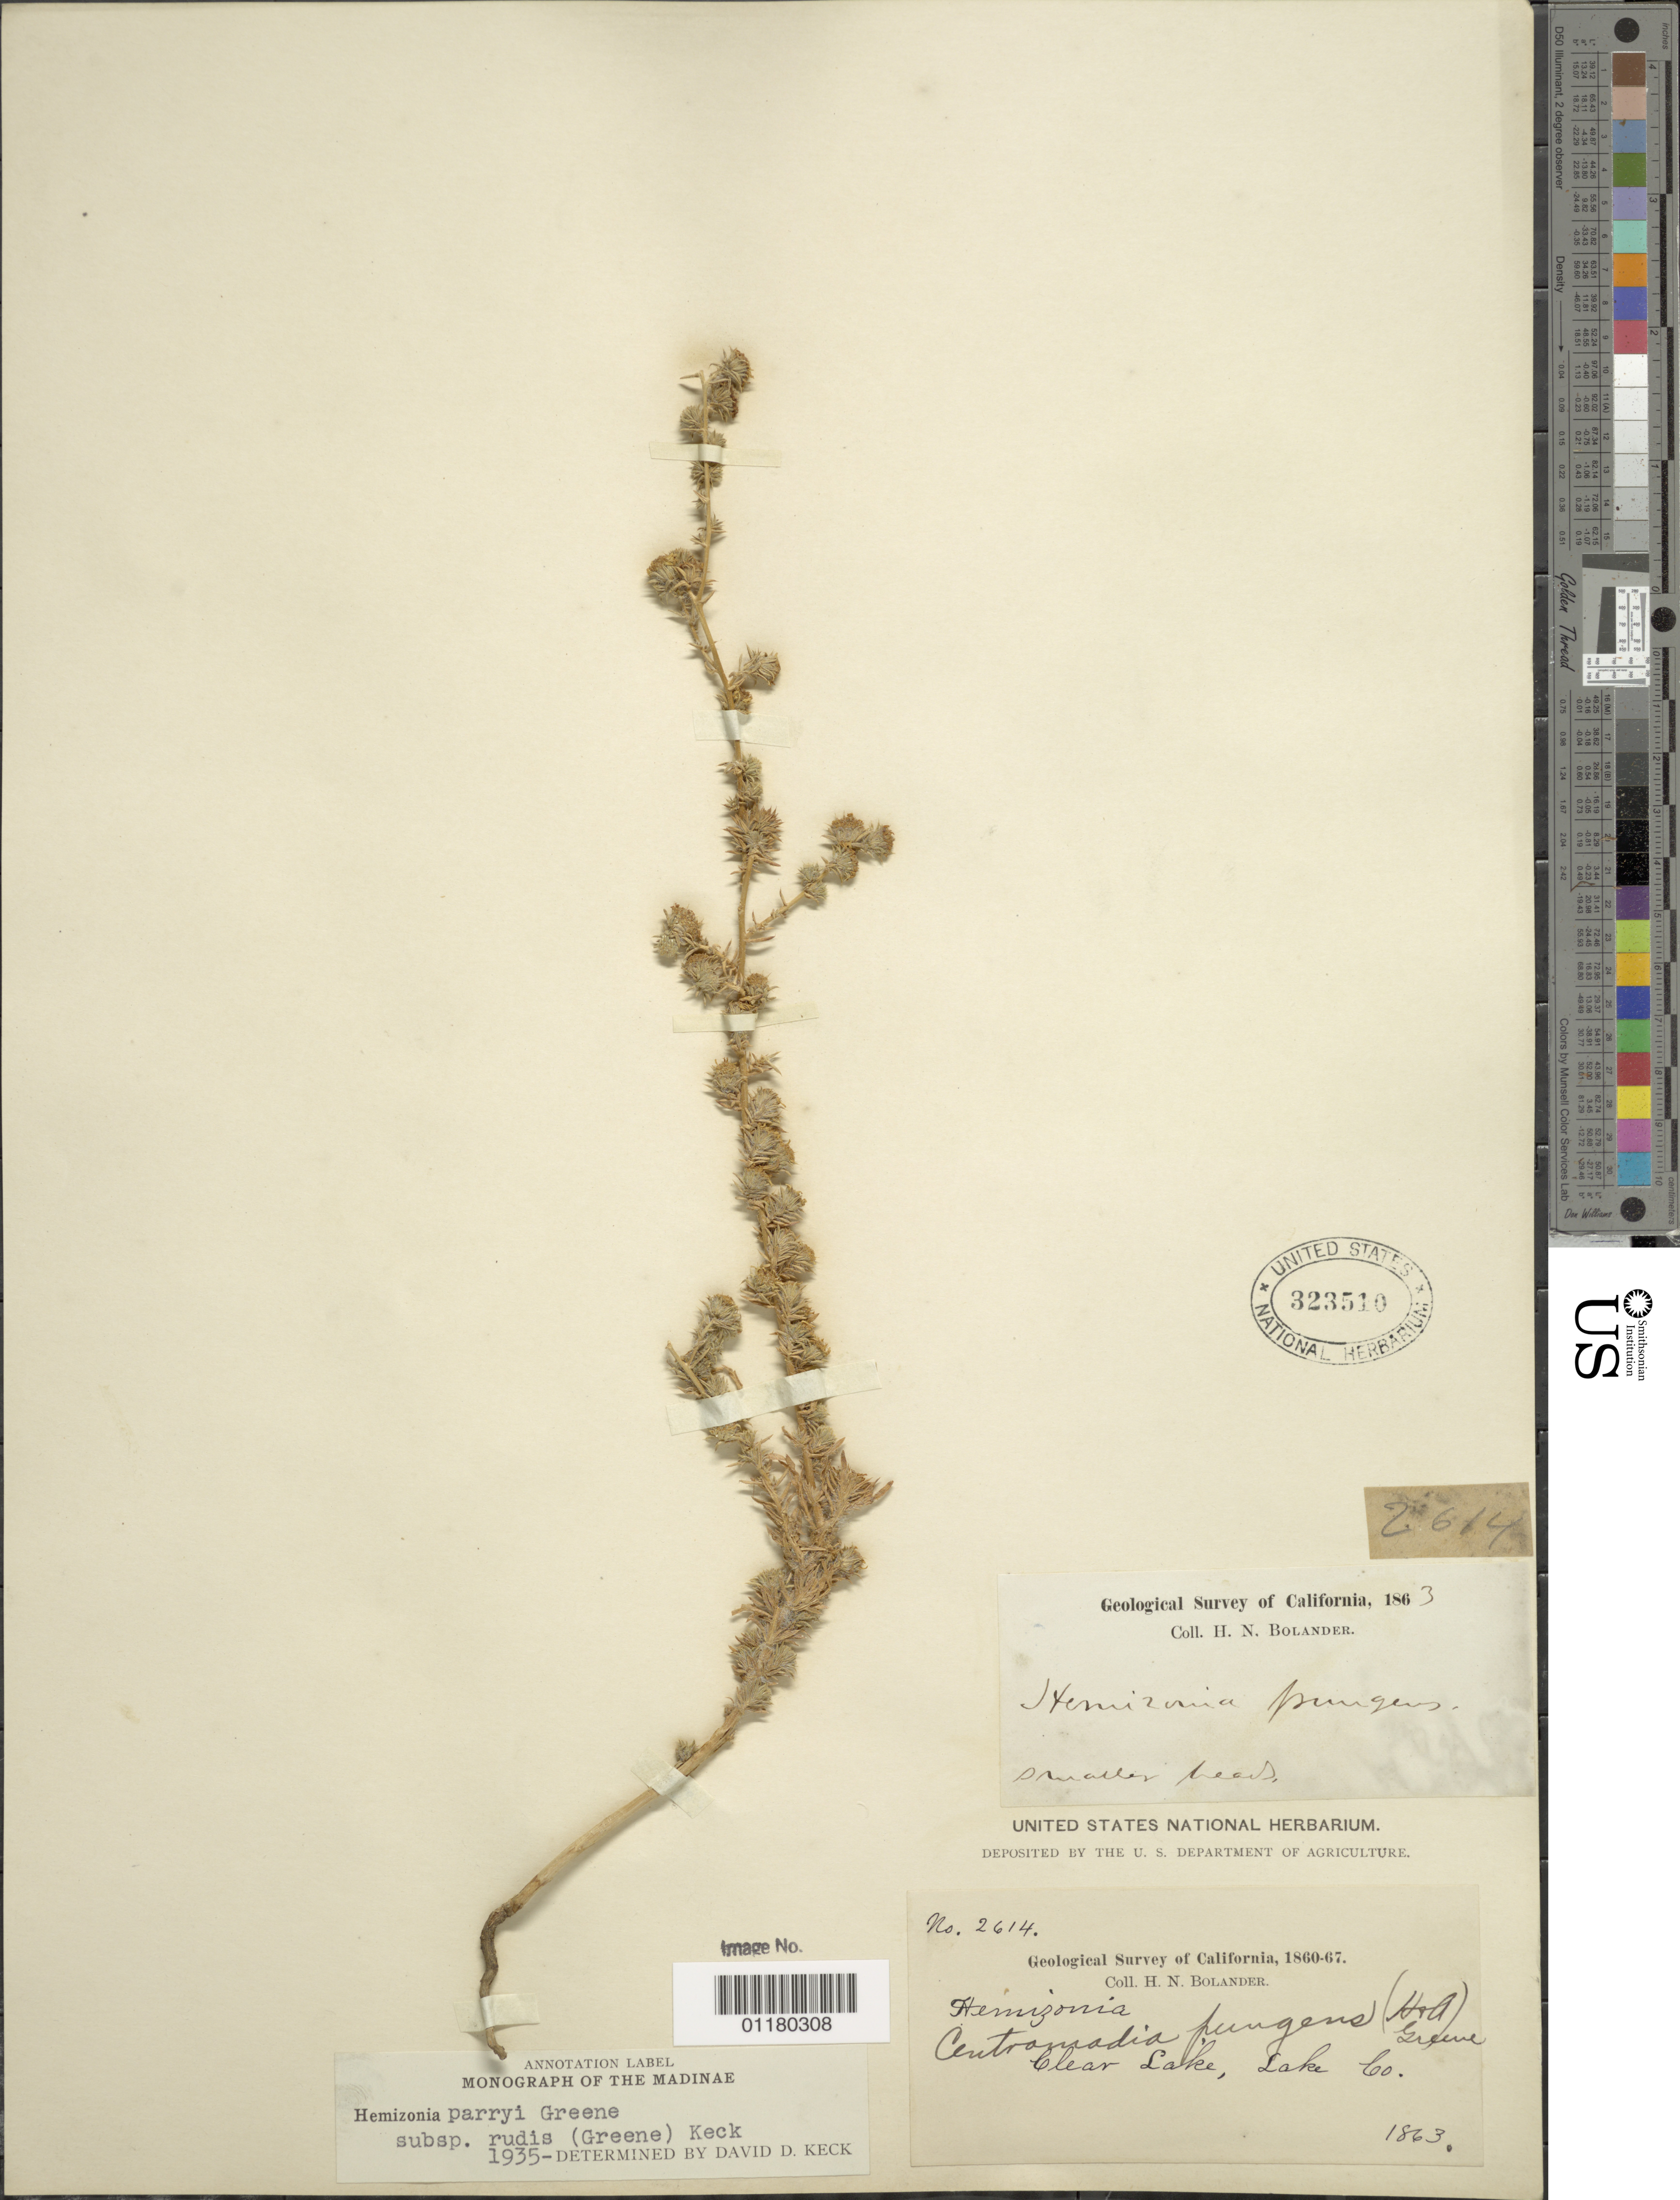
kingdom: Plantae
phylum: Tracheophyta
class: Magnoliopsida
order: Asterales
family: Asteraceae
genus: Hemizonia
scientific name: Hemizonia parryi subsp. rudis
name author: (Greene) D.D. Keck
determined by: Keck, David D.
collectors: H. Bolander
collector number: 2614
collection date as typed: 1863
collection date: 1863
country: United States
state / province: California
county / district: Lake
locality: Clear Lake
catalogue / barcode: US 323510